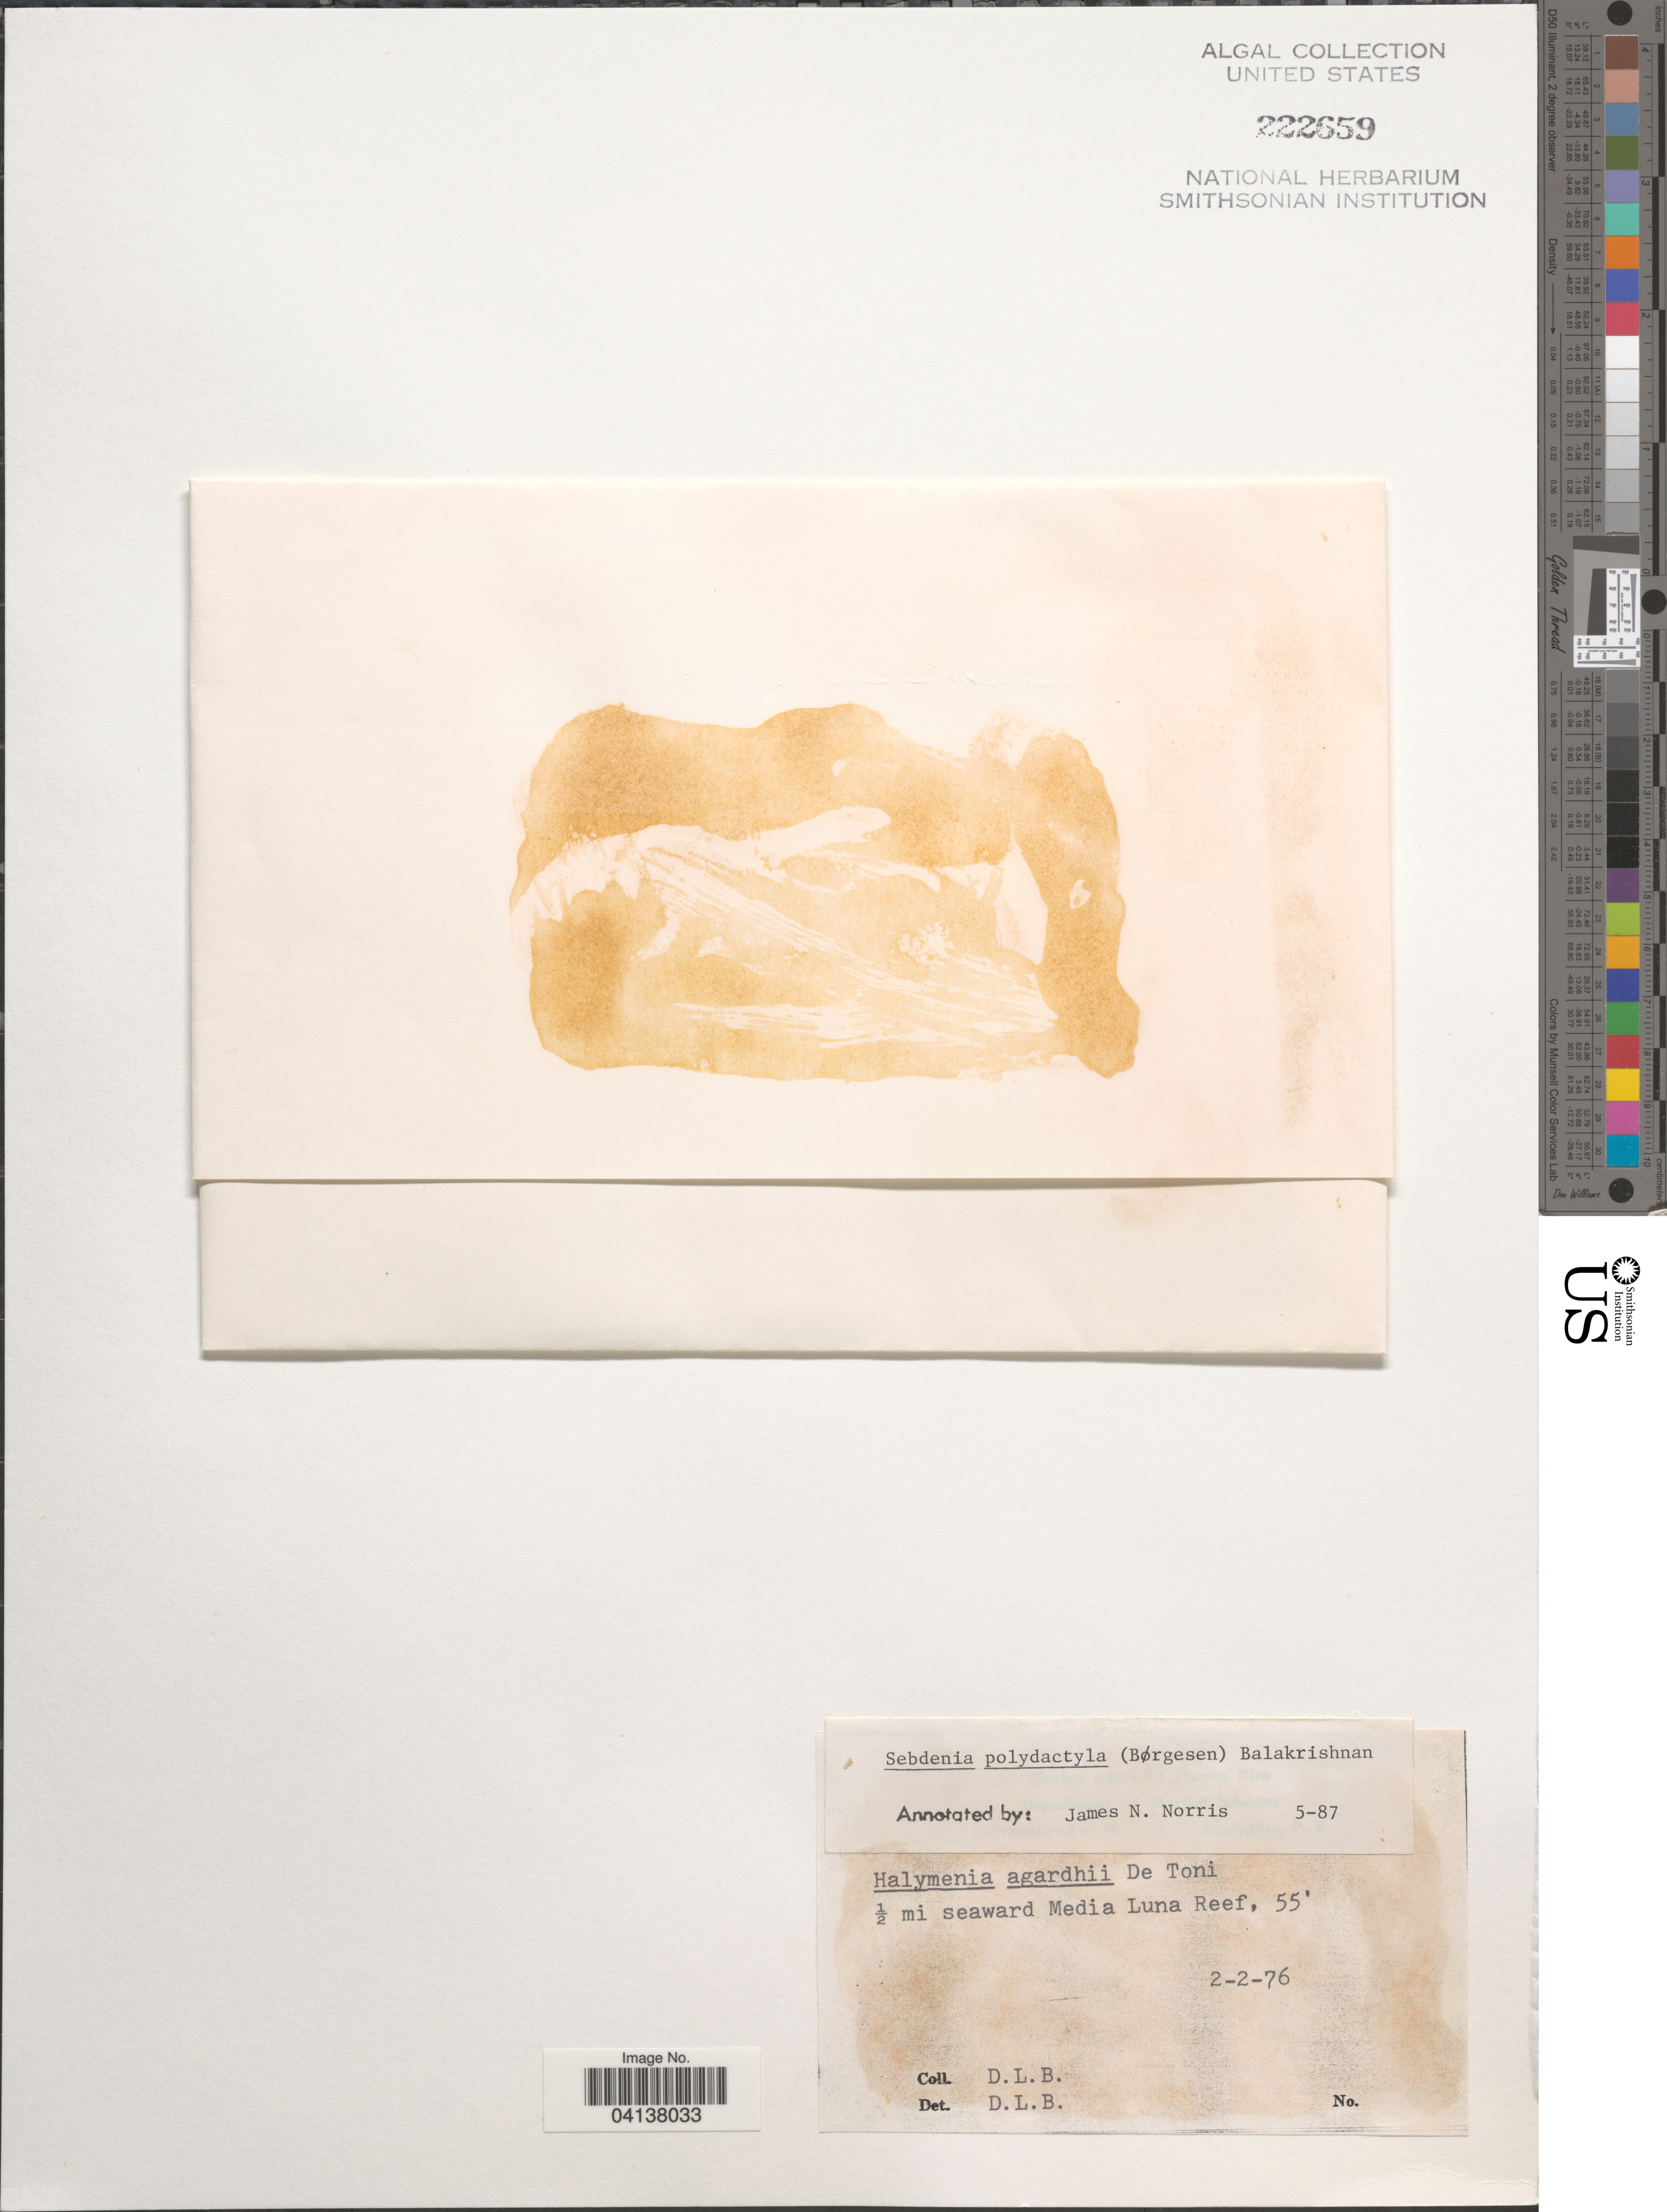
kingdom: Plantae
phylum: Rhodophyta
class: Florideophyceae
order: Sebdeniales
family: Sebdeniaceae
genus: Sebdenia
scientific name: Sebdenia polydactyla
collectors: D. L. B.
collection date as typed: Transcribed d/m/y: 2/2/76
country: Puerto Rico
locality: [illegible text]. ½ mi seaward Media Luna Reef.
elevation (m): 17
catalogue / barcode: US 222659